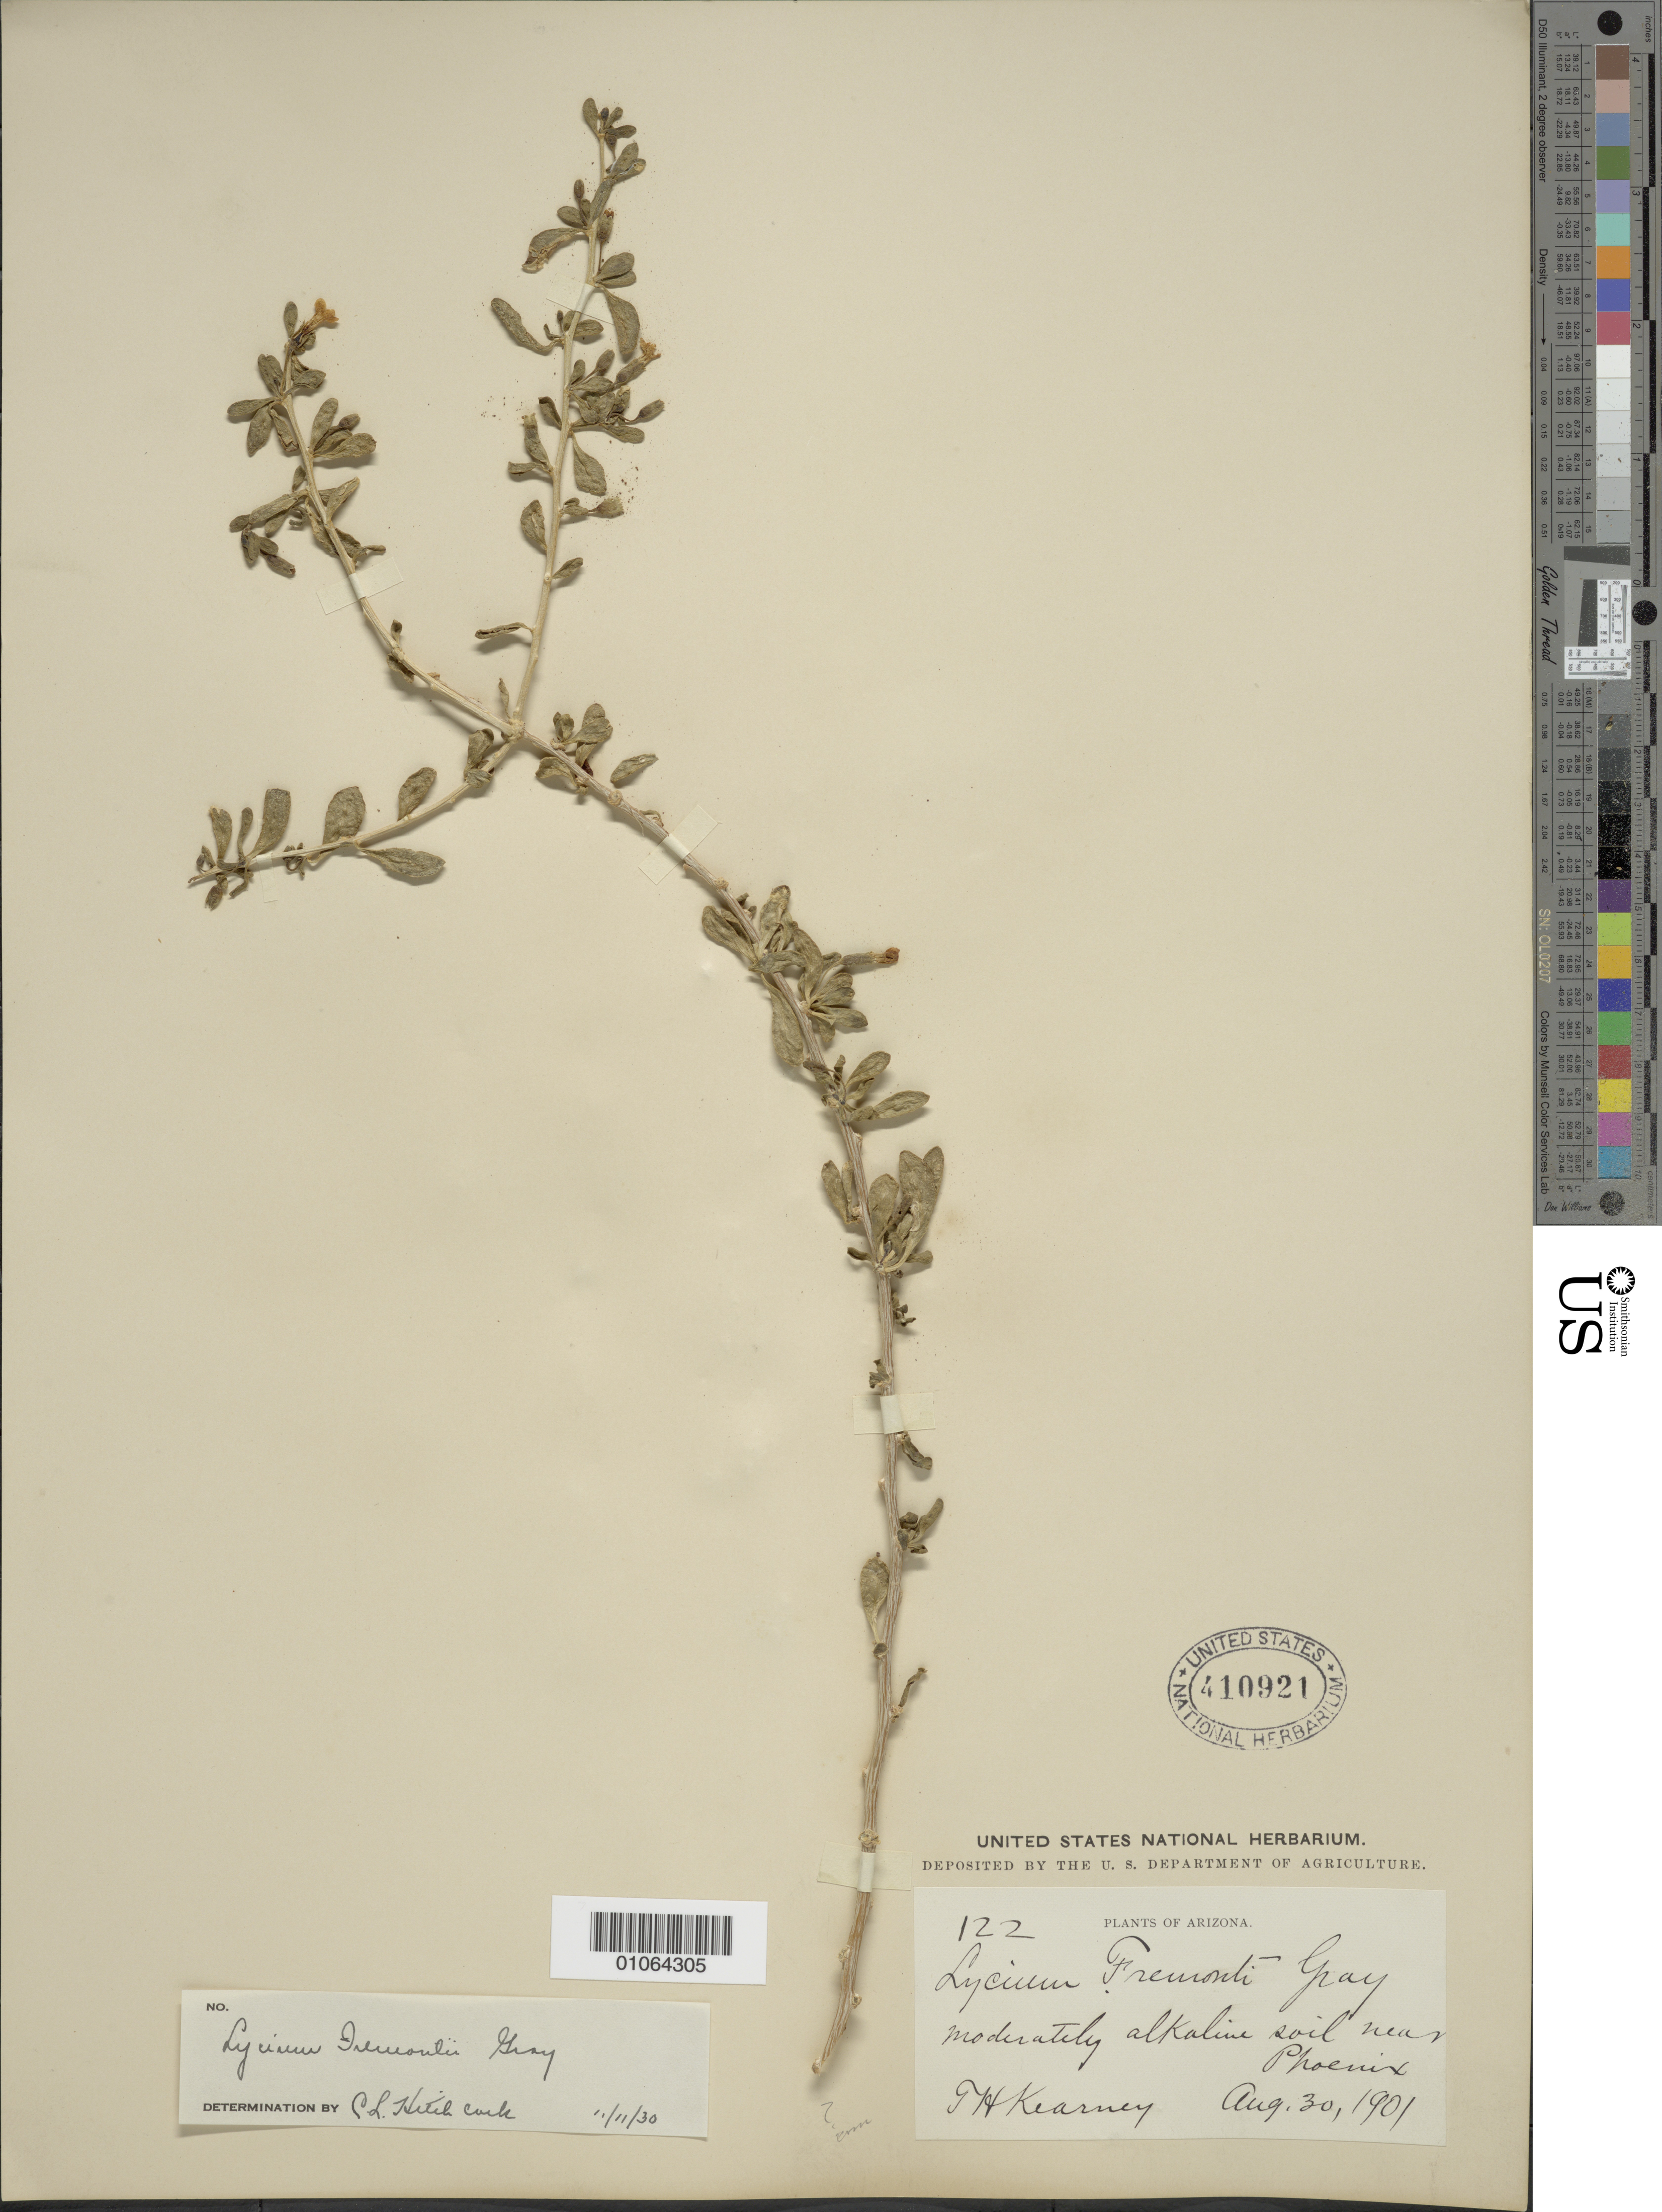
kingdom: Plantae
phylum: Tracheophyta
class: Magnoliopsida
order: Solanales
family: Solanaceae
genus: Lycium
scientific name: Lycium fremontii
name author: A. Gray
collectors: T. H. Kearney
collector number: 122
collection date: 1901-08-30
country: United States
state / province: Arizona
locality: Moderately Alkaline soil near Phoenix.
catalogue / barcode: US 410921